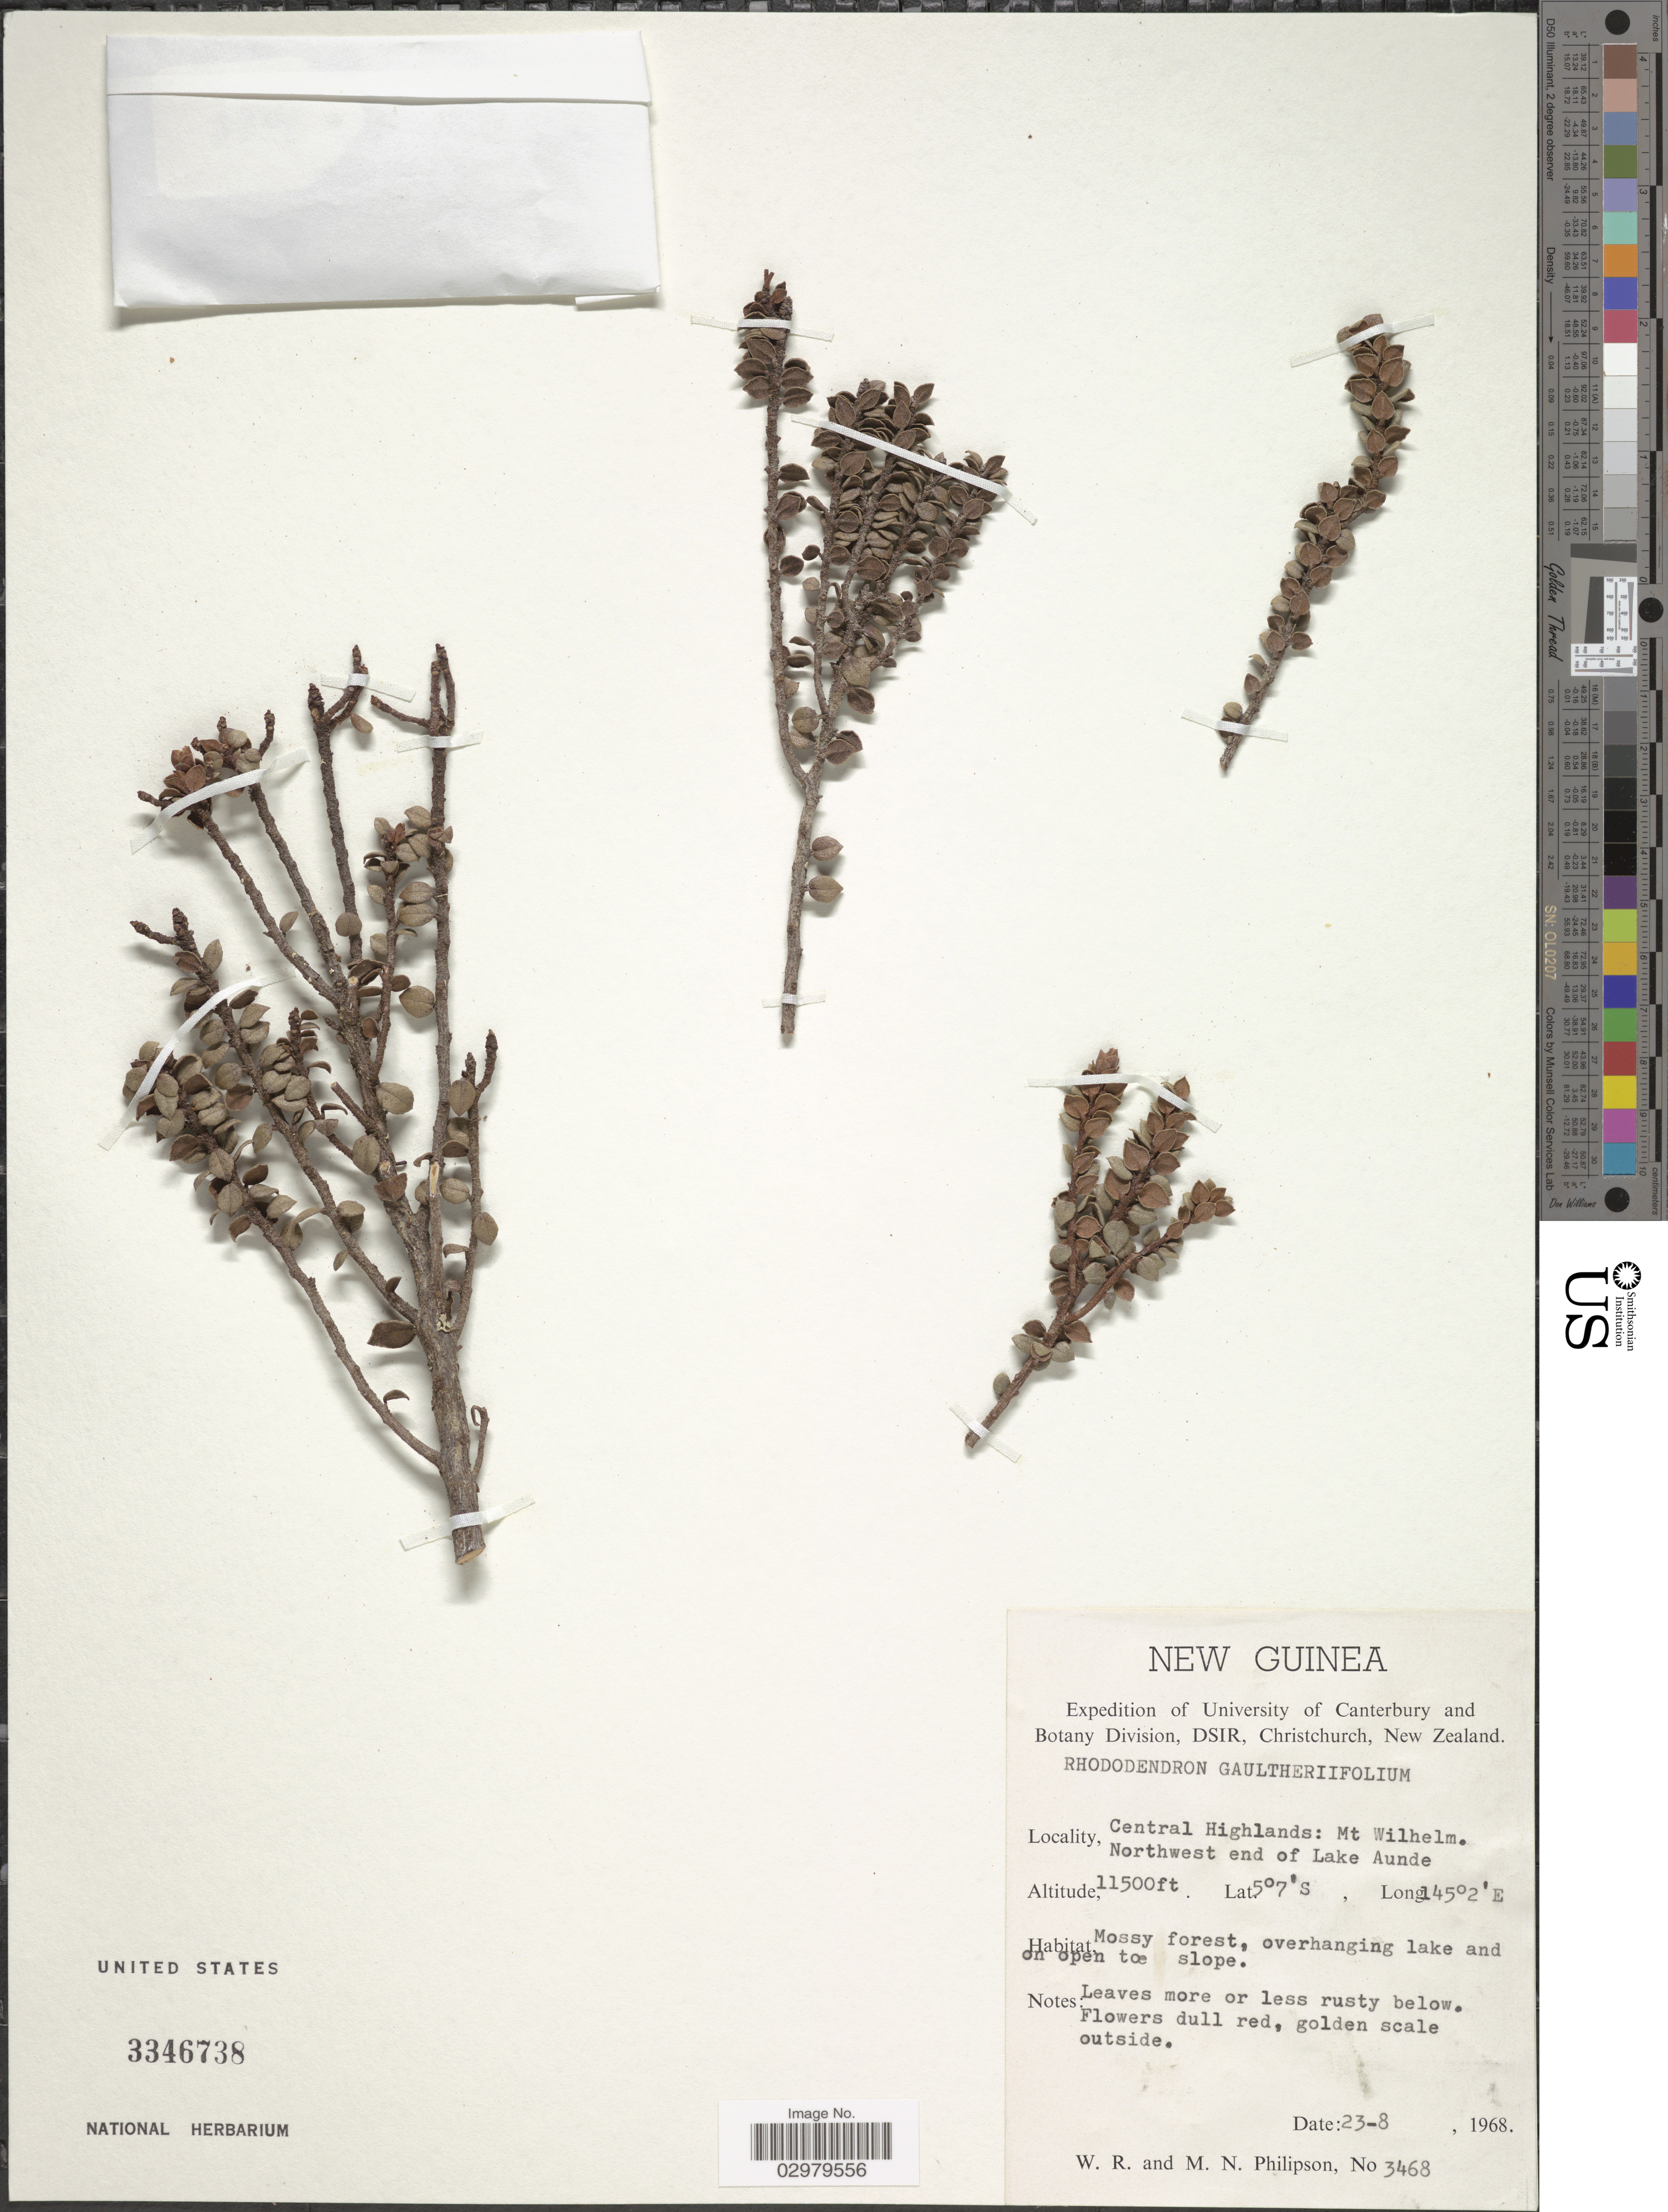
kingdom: Plantae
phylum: Tracheophyta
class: Magnoliopsida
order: Ericales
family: Ericaceae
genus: Rhododendron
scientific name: Rhododendron gaultheriifolium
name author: J.J. Sm.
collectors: W. R. Philipson & M. Philipson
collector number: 3468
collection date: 1968-08-23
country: Papua New Guinea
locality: New Guinea. Central Highlands: Mt Wilhelm. Northwest end of Lake Aunde.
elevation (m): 3505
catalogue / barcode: US 3346738